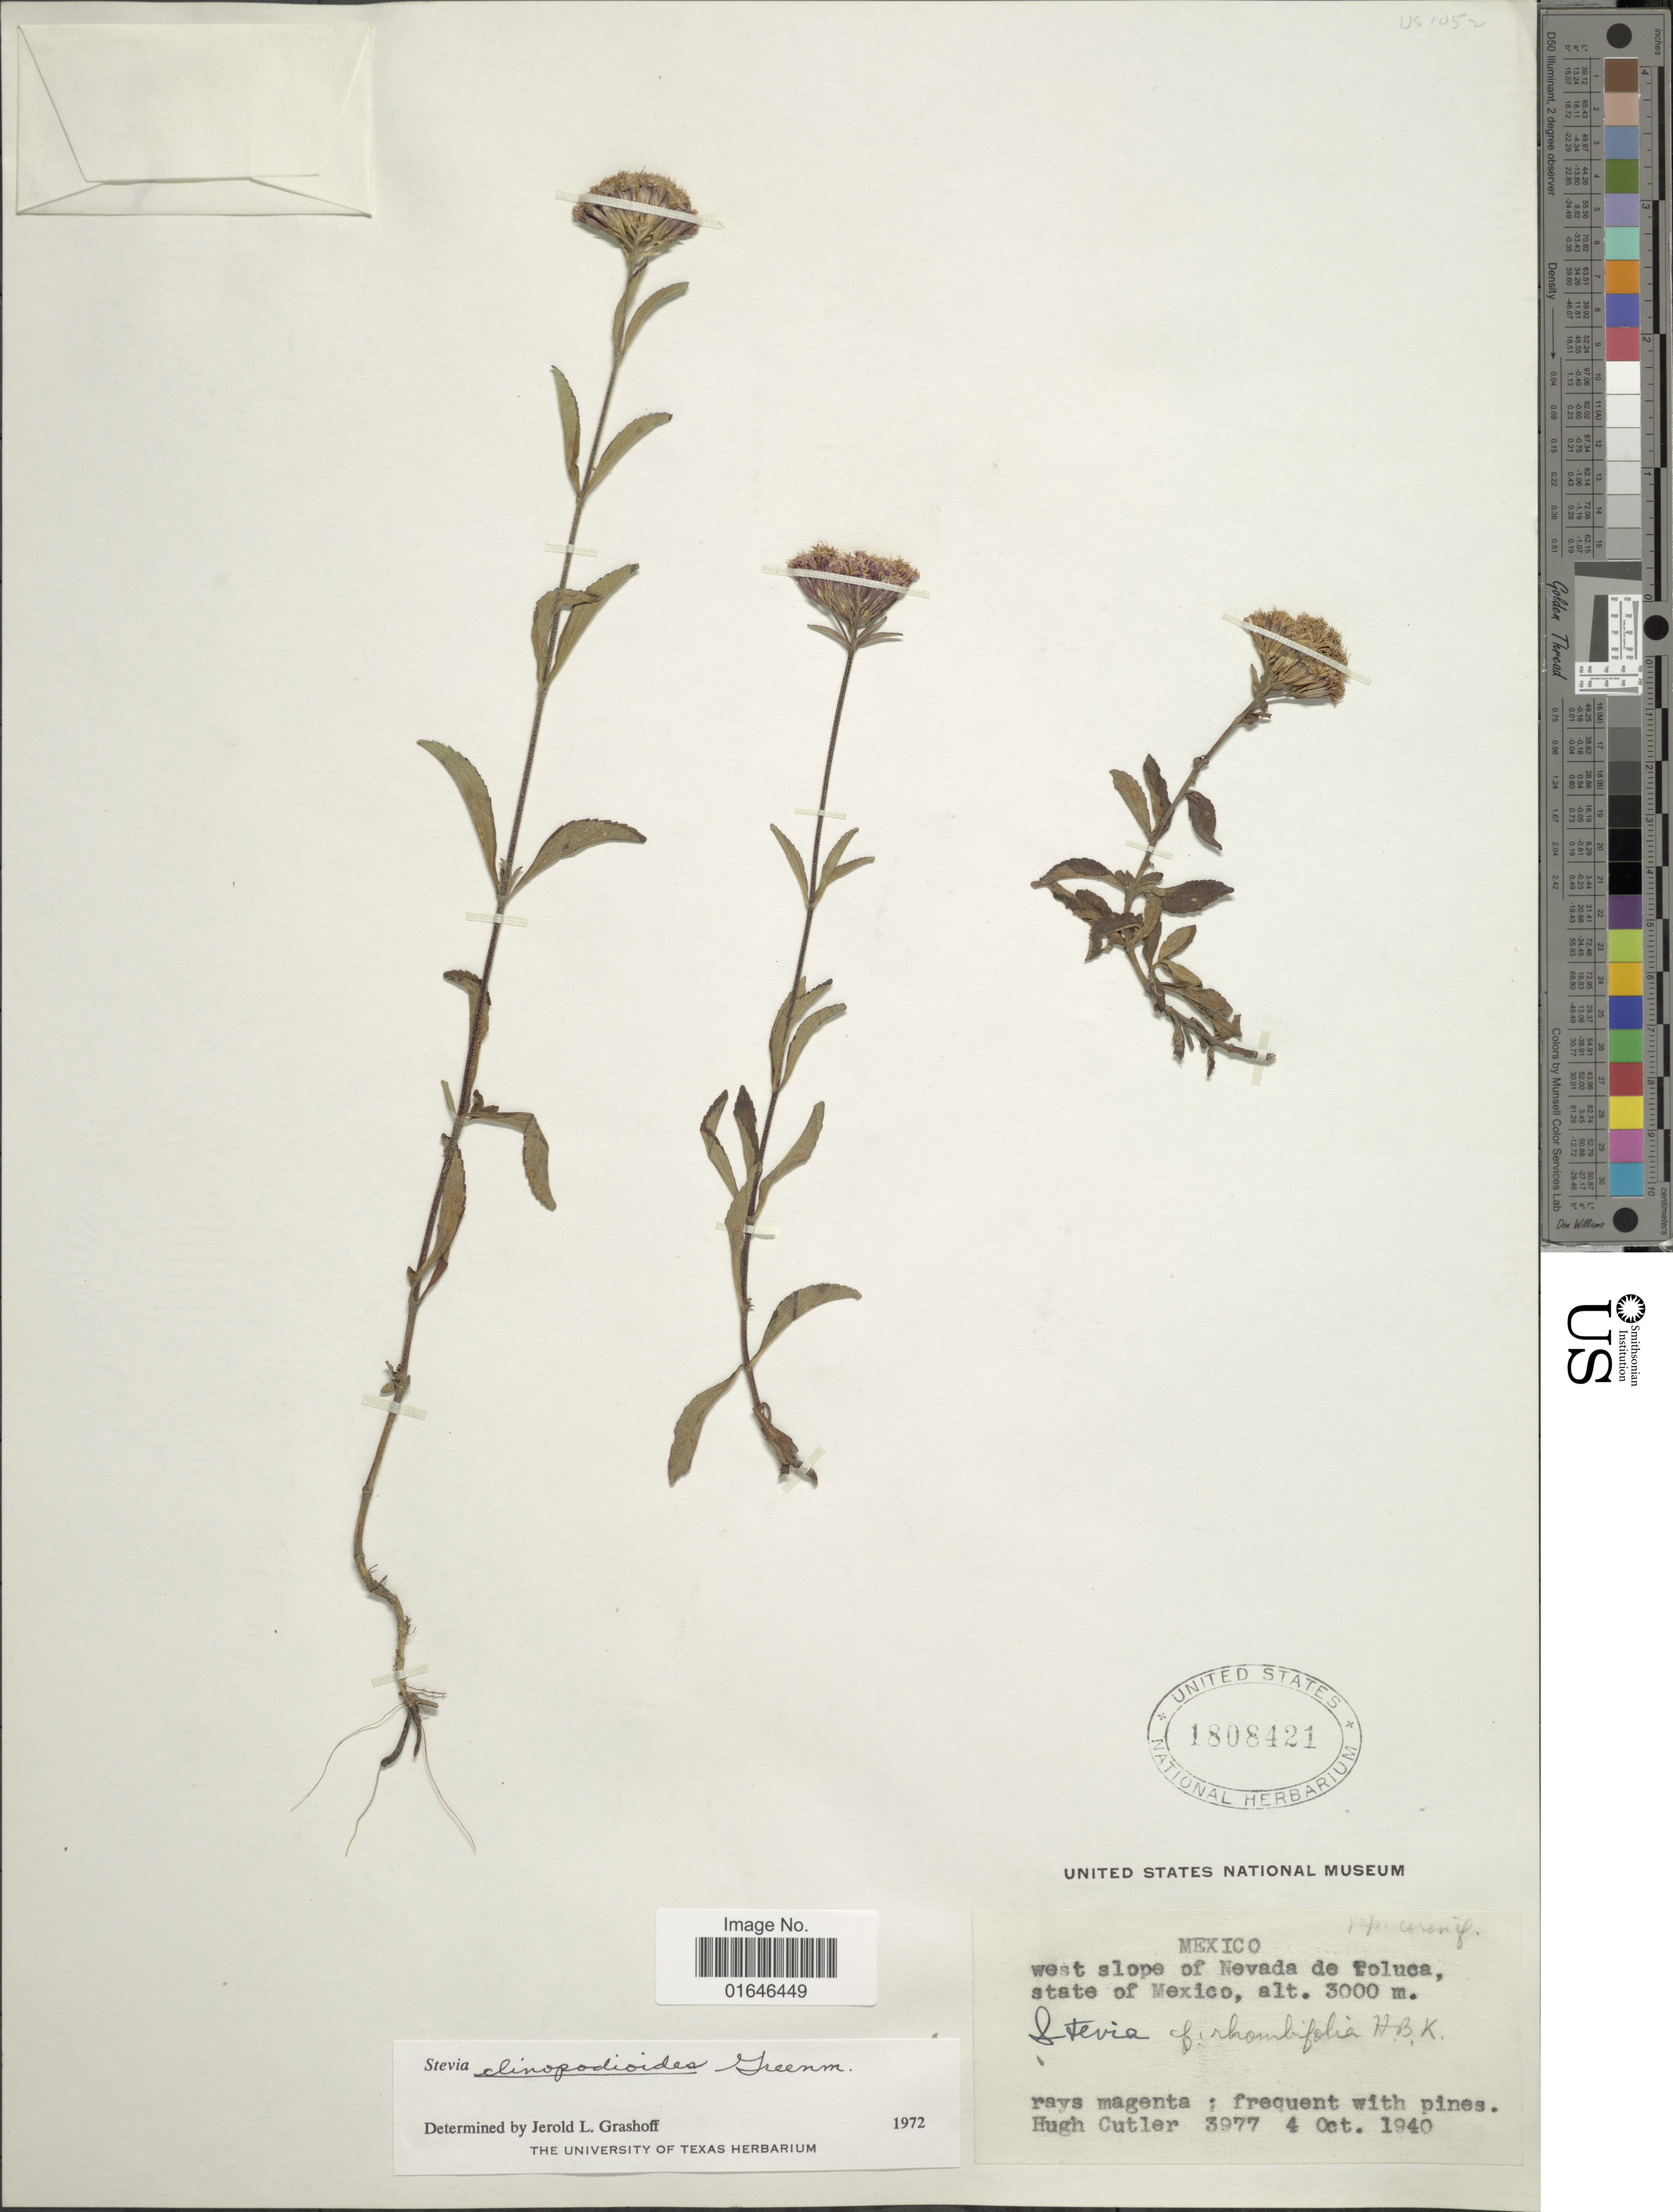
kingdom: Plantae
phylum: Tracheophyta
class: Magnoliopsida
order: Asterales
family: Asteraceae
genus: Stevia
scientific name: Stevia clinopodioides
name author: Greenm.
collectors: H. C. Cutler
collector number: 3977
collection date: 1940-10-04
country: Mexico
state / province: México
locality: West slope of Nevada de Toluca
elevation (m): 3000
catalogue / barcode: US 1808421